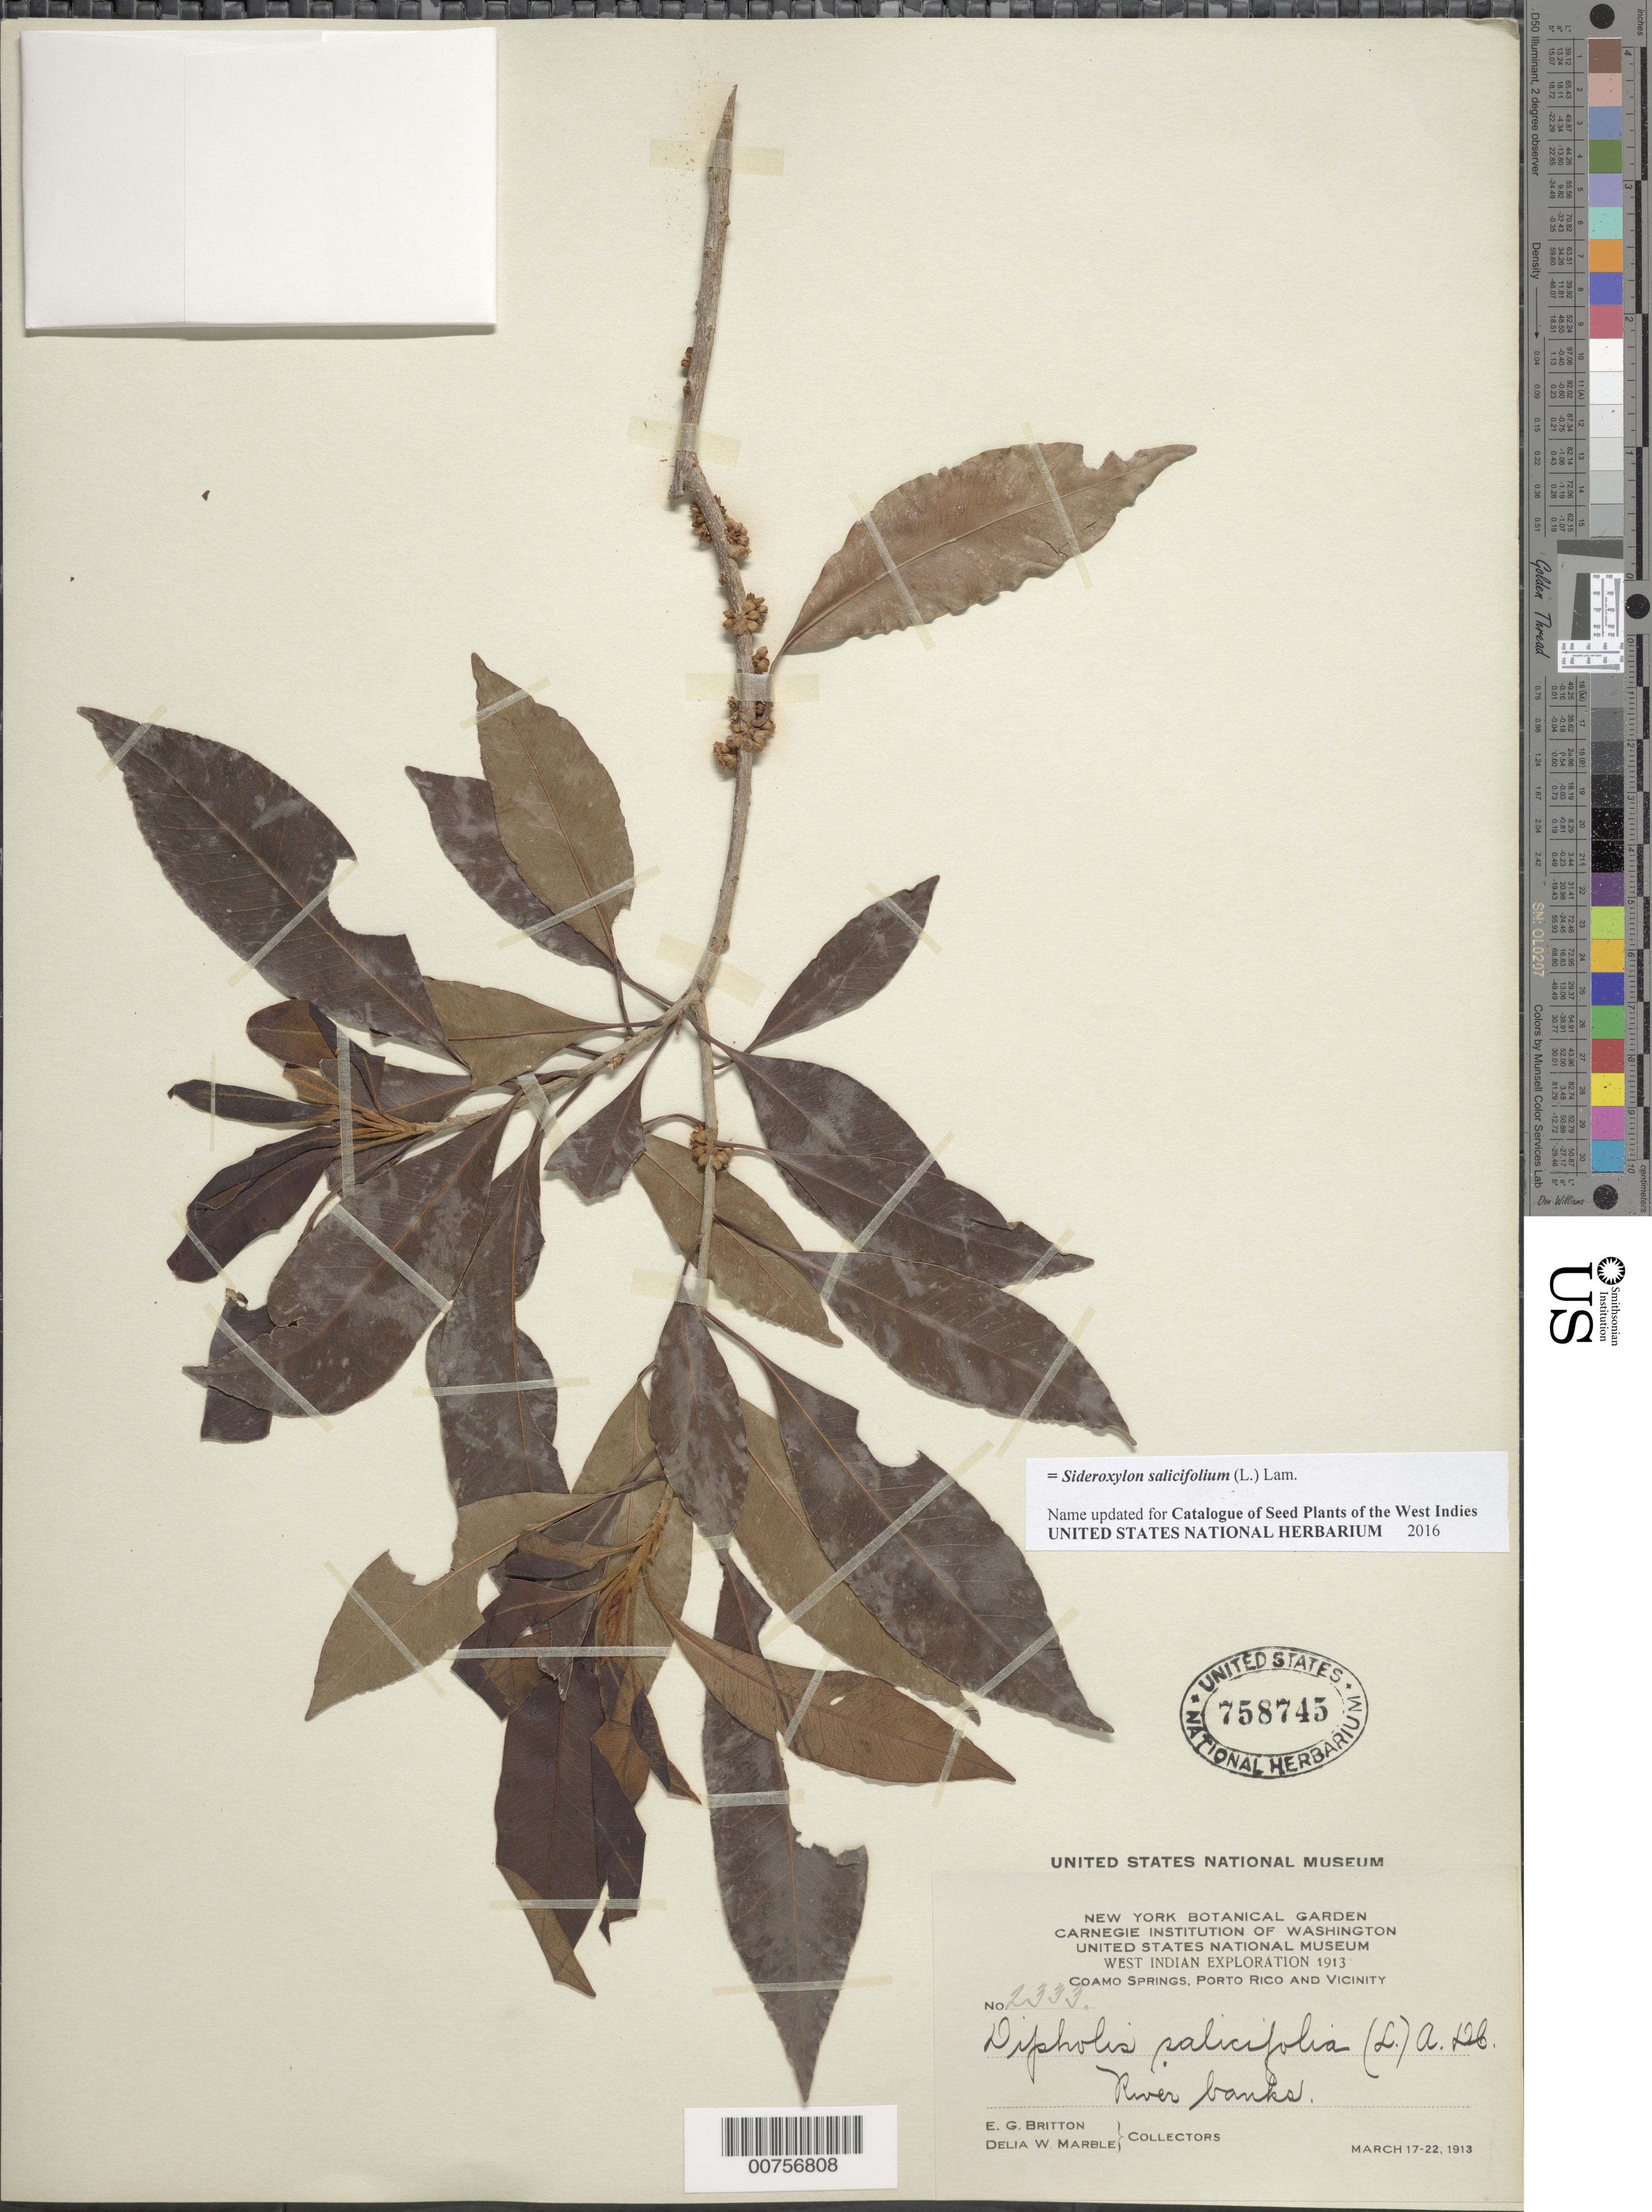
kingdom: Plantae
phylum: Tracheophyta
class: Magnoliopsida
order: Ericales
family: Sapotaceae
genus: Sideroxylon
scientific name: Sideroxylon salicifolium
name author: (L.) Lam.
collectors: E. G. Britton & D. W. Marble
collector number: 2333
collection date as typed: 17 Mar 1913 to 22 Mar 1913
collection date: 1913-03-17/1913-03-22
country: Puerto Rico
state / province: Coamo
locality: Coamo Springs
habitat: River banks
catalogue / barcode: US 758745